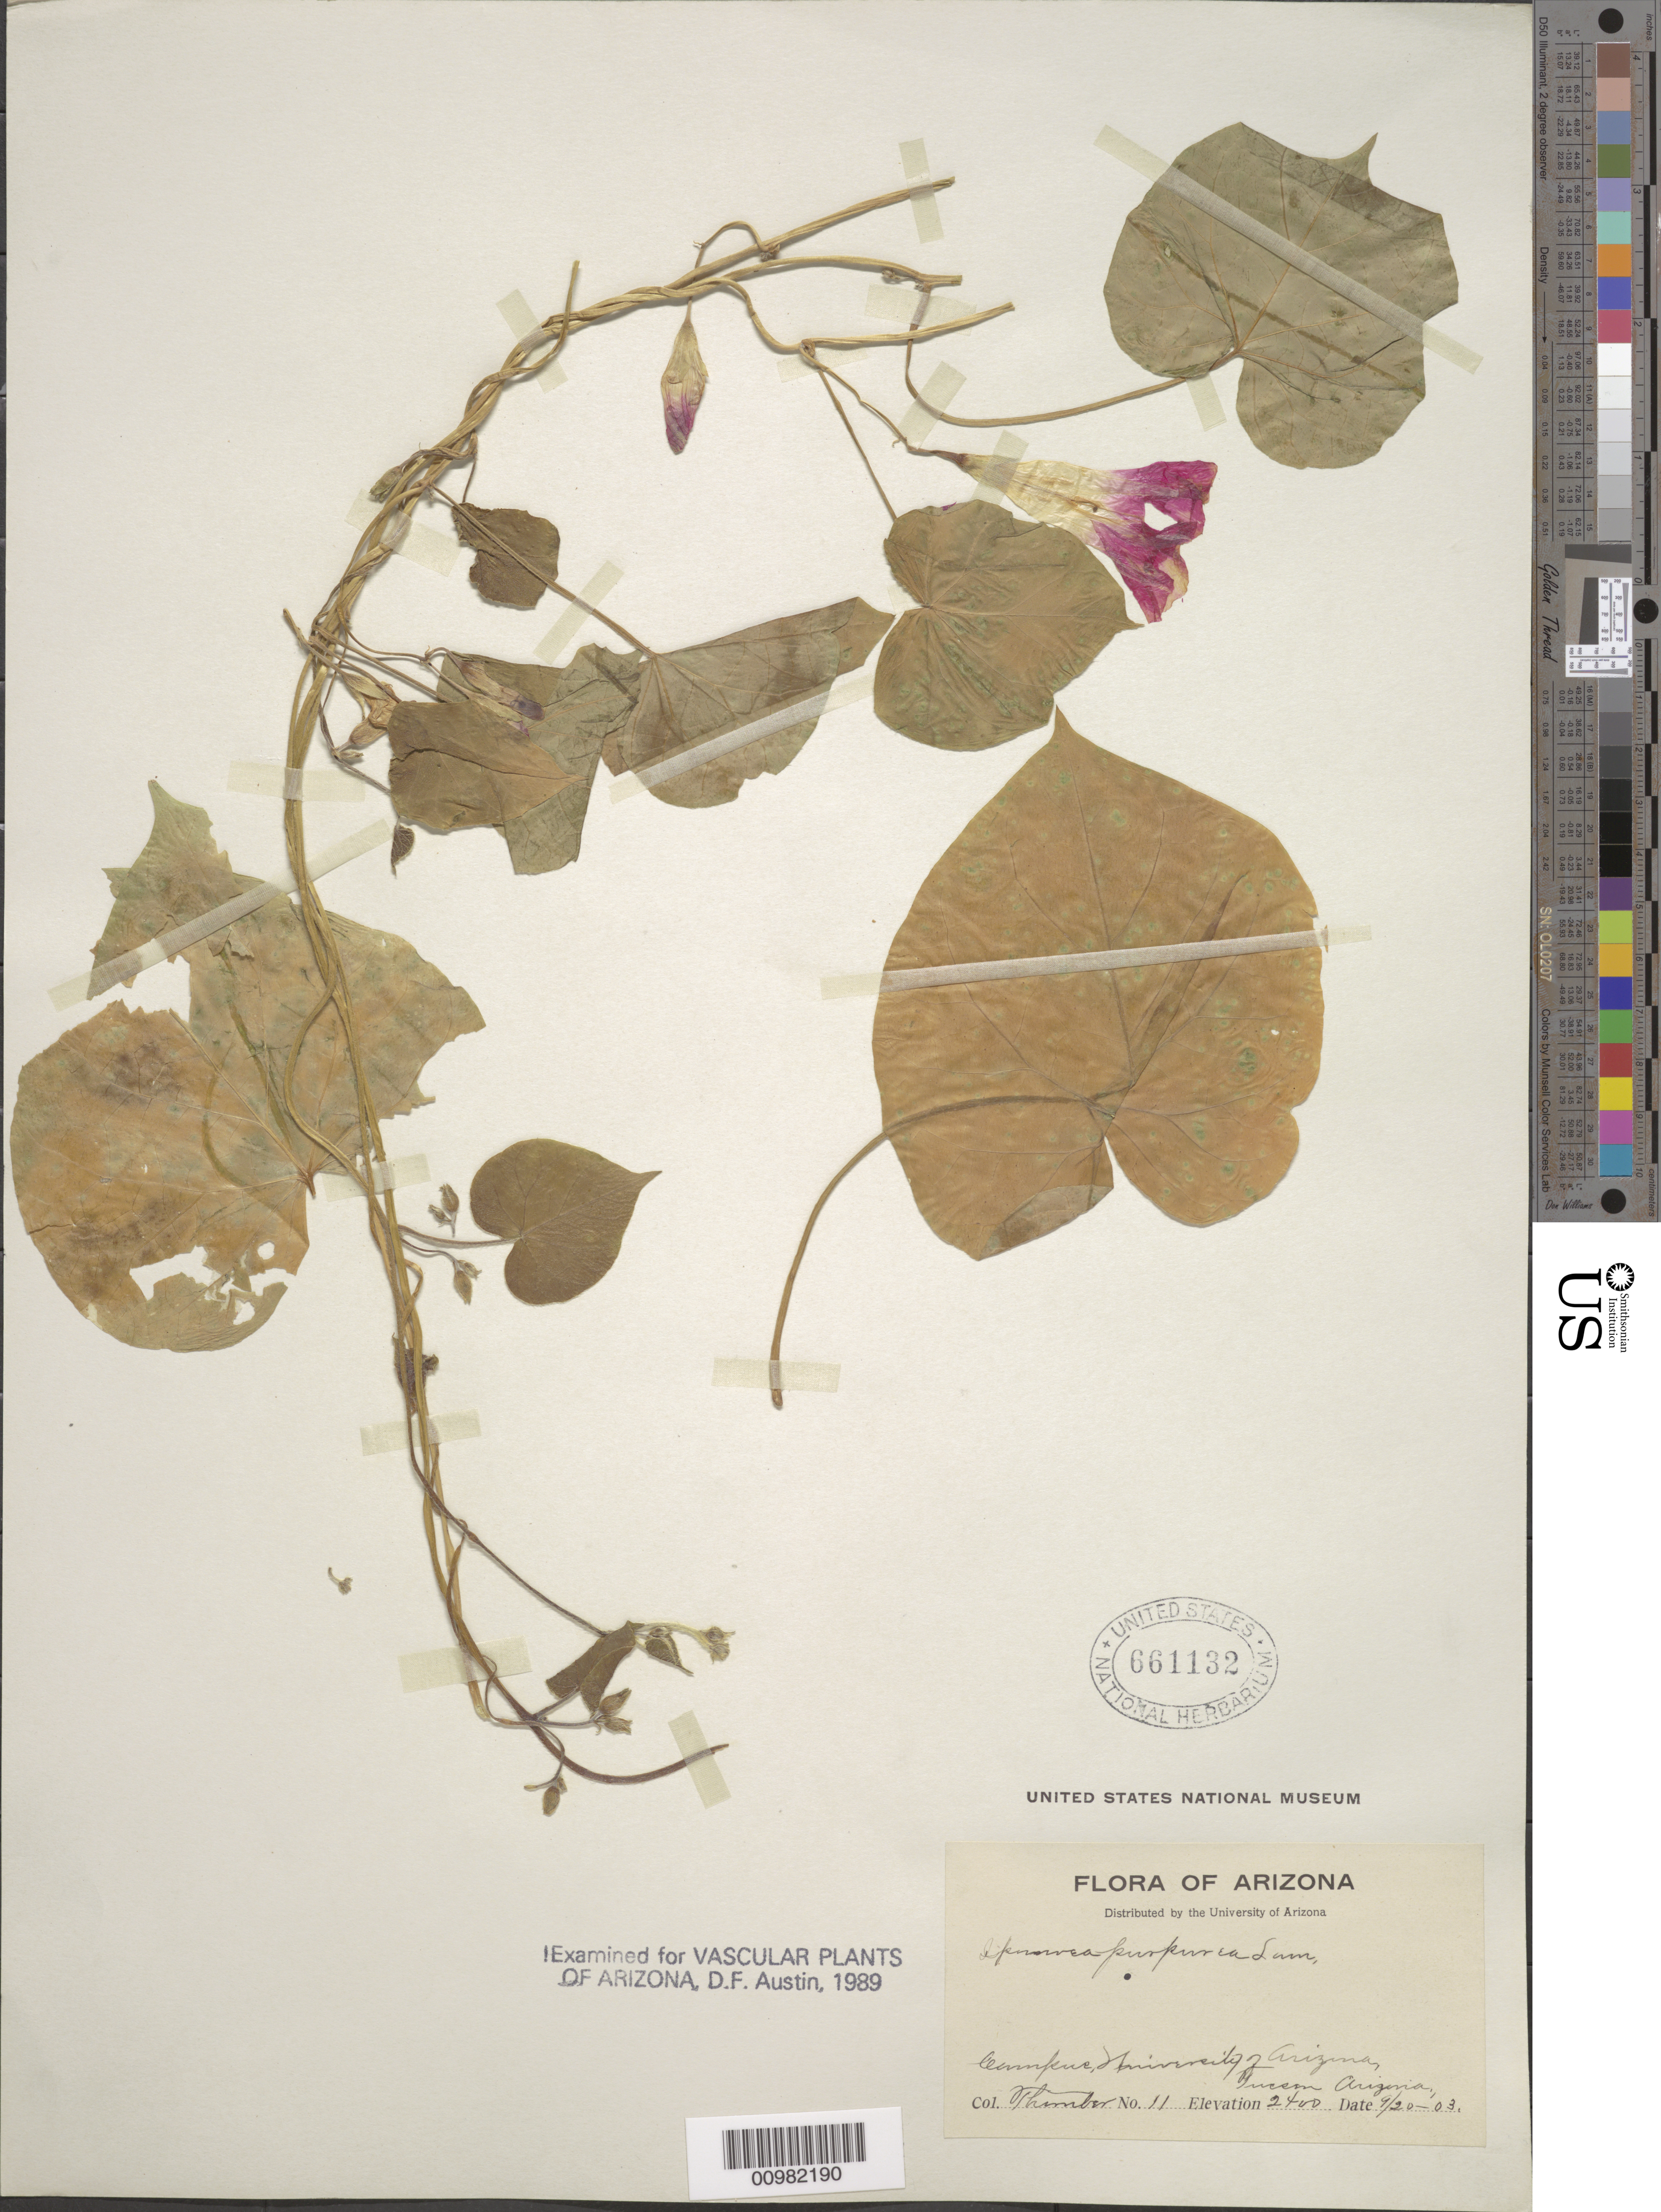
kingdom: Plantae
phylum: Tracheophyta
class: Magnoliopsida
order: Solanales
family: Convolvulaceae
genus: Ipomoea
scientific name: Ipomoea purpurea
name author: (L.) Roth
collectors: J. Thornber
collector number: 11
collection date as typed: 20 Sep 1903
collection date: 1903-09-20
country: United States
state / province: Arizona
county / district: Pima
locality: Tucson; University of Arizona Campus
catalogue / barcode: US 661132